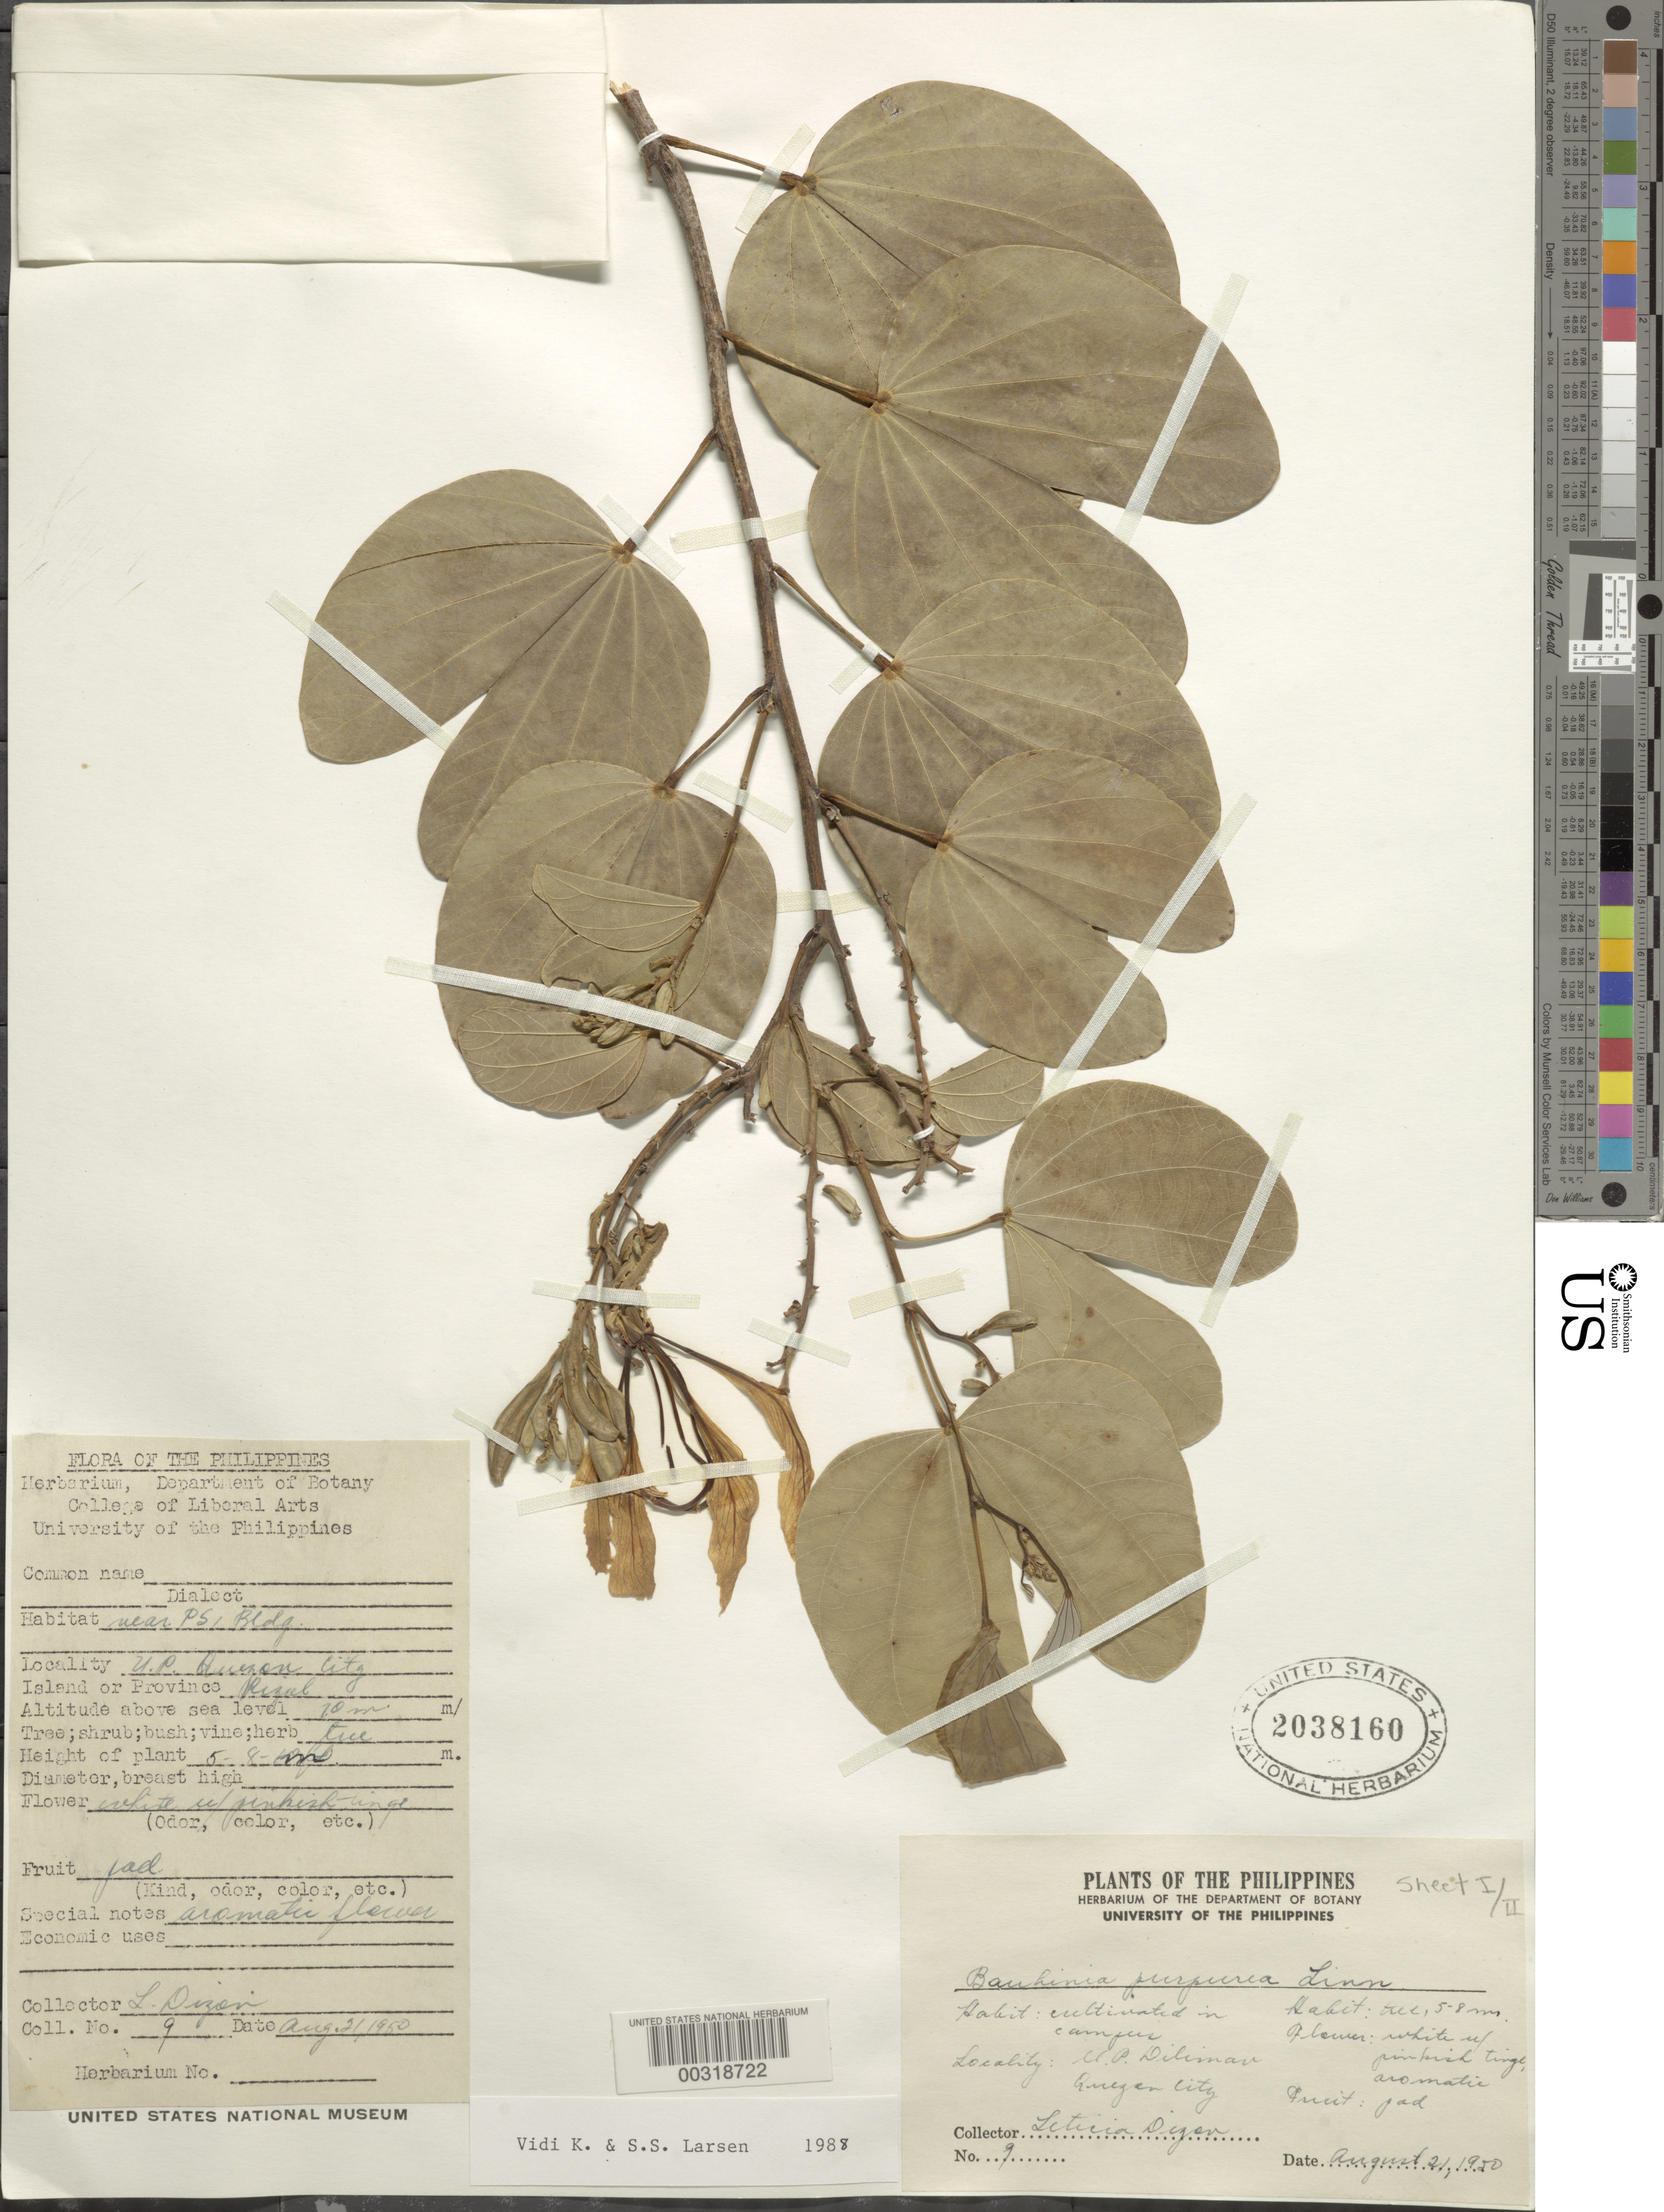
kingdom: Plantae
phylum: Tracheophyta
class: Magnoliopsida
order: Fabales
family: Fabaceae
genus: Bauhinia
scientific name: Bauhinia purpurea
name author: L.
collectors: L. Dizen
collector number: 9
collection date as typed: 21 Aug 1950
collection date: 1950-08-21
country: Philippines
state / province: National Capital Region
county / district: Quezon City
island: Luzon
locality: U.p. dilimar, quezaon city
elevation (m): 10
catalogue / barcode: US 2038160